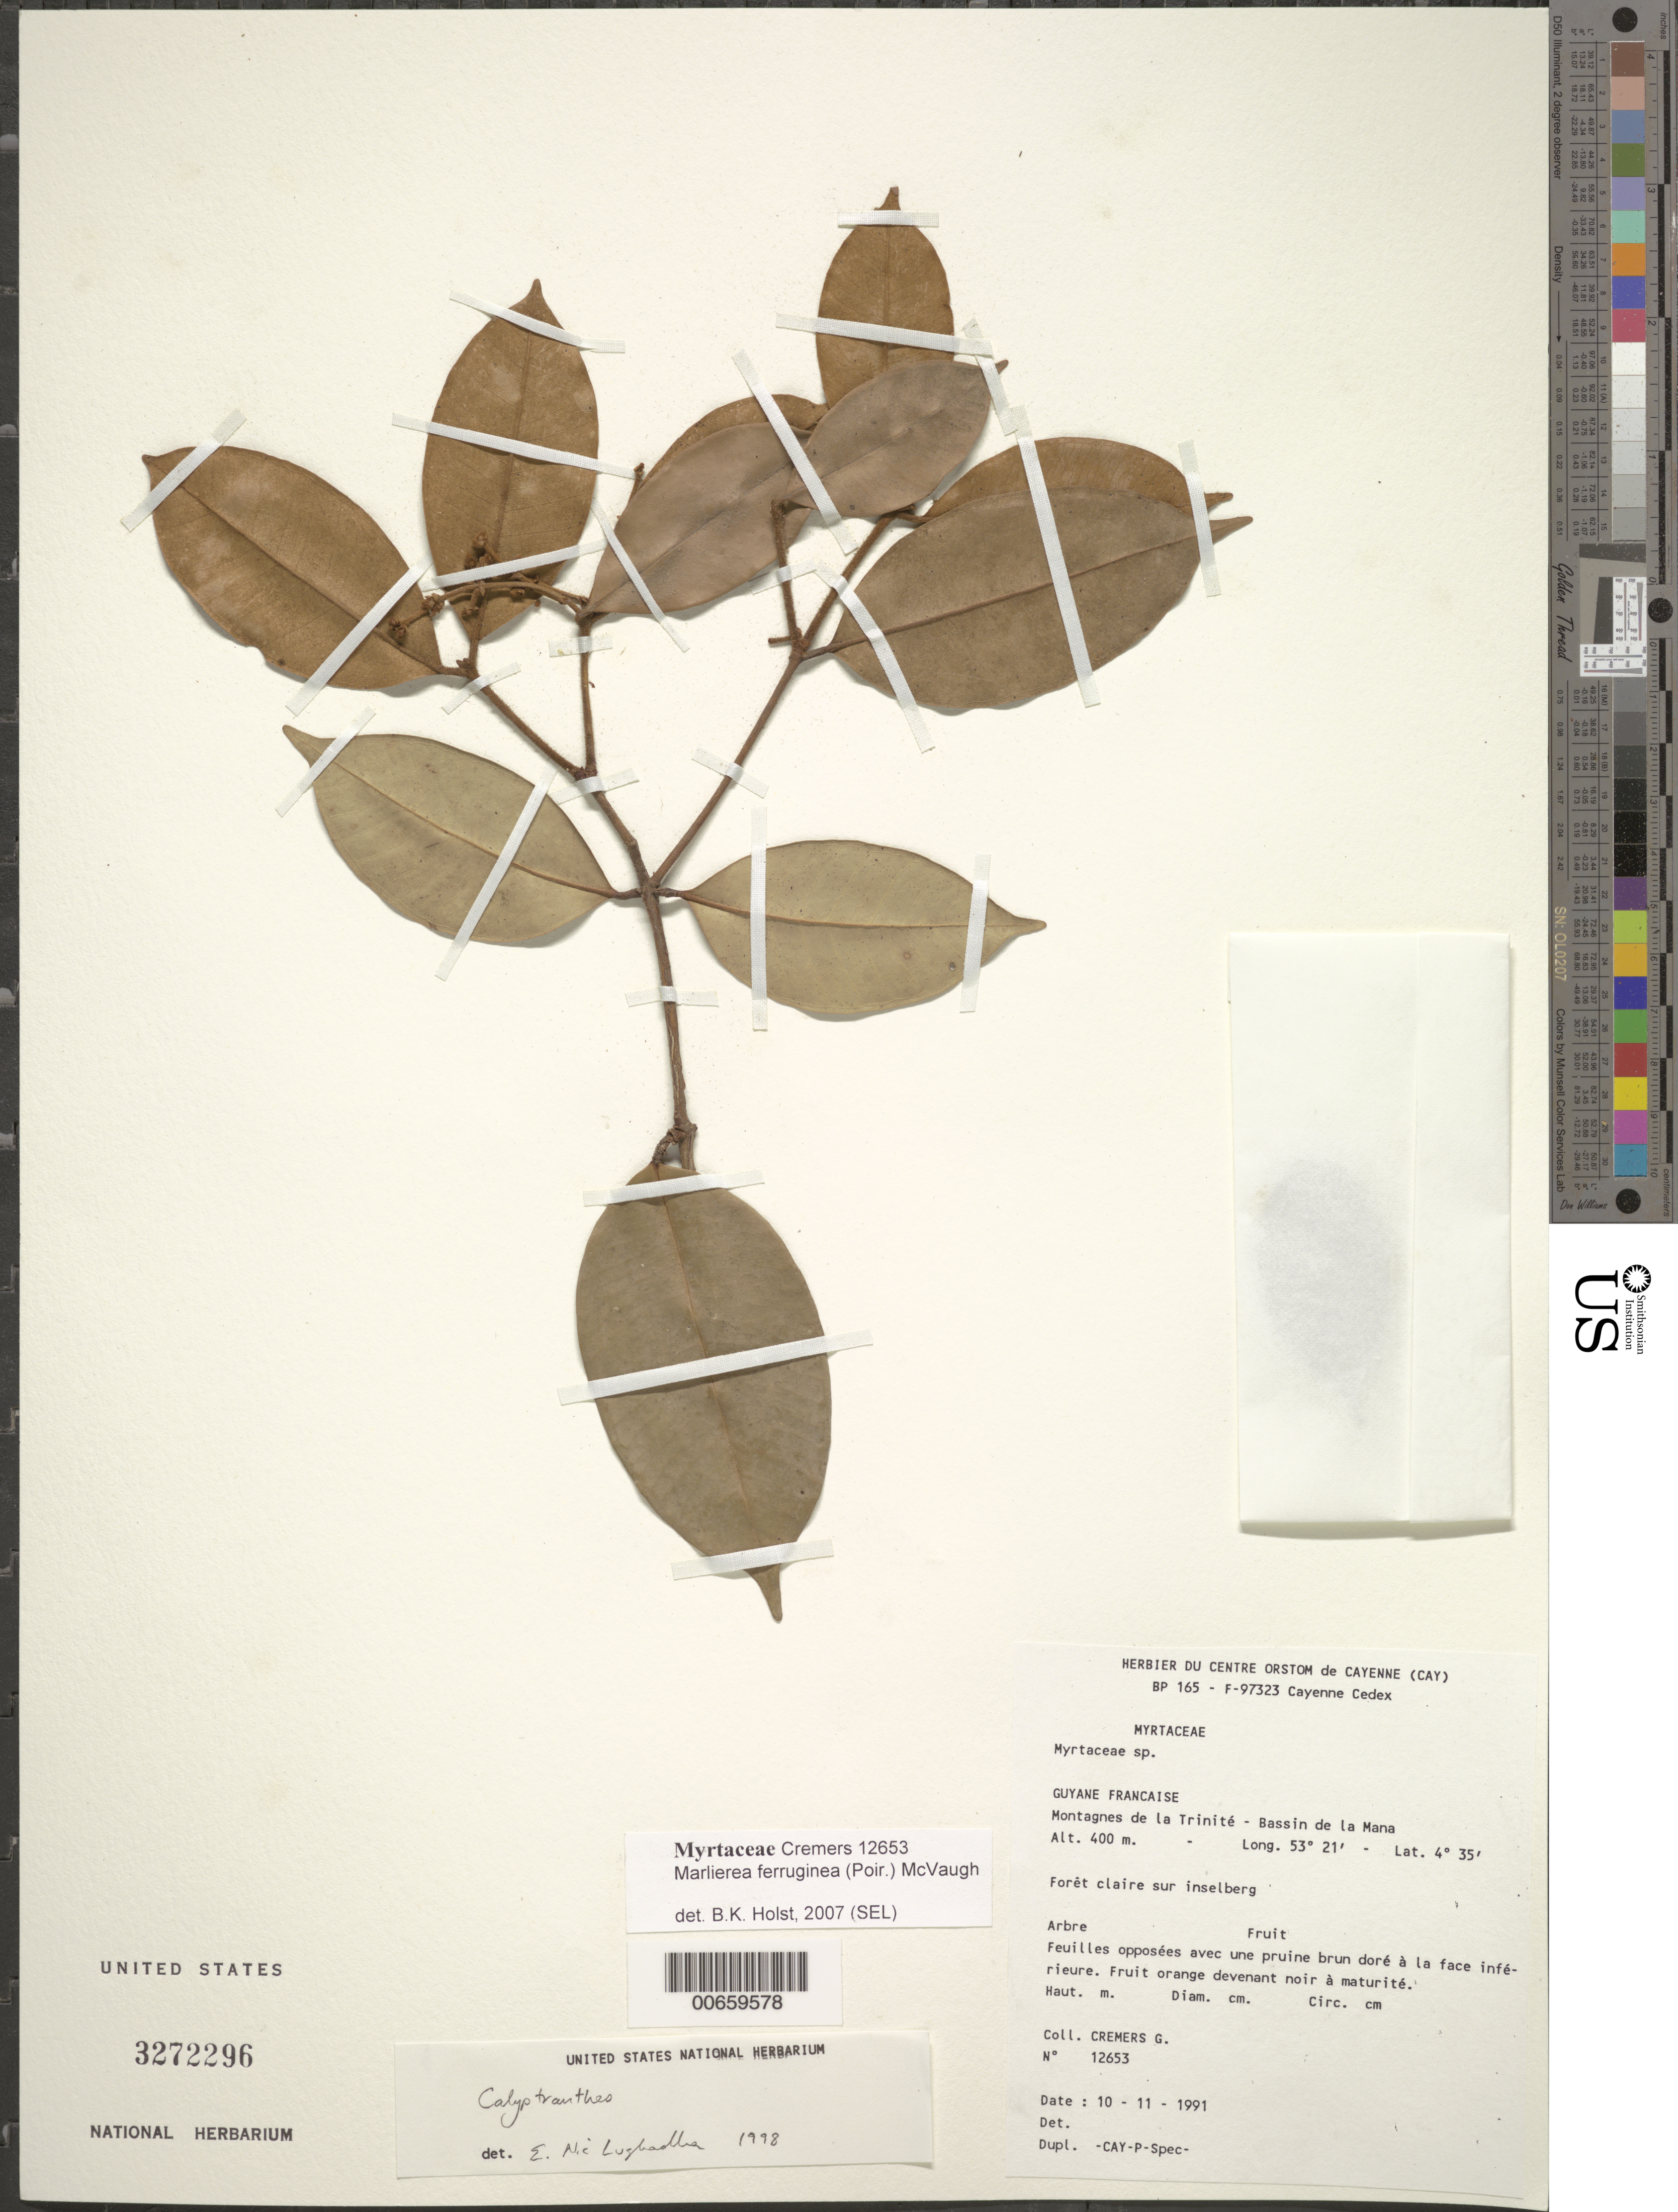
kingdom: Plantae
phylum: Tracheophyta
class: Magnoliopsida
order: Myrtales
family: Myrtaceae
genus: Myrcia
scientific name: Myrcia ferruginea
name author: (Poir.) DC.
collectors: G. Cremers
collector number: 12653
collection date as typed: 10-Nov-91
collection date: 1991-11-10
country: French Guiana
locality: Montagnes de la Trinité, Bassin de la Mana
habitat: Forêt claire sur inselberg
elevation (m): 400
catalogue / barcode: US 3272296